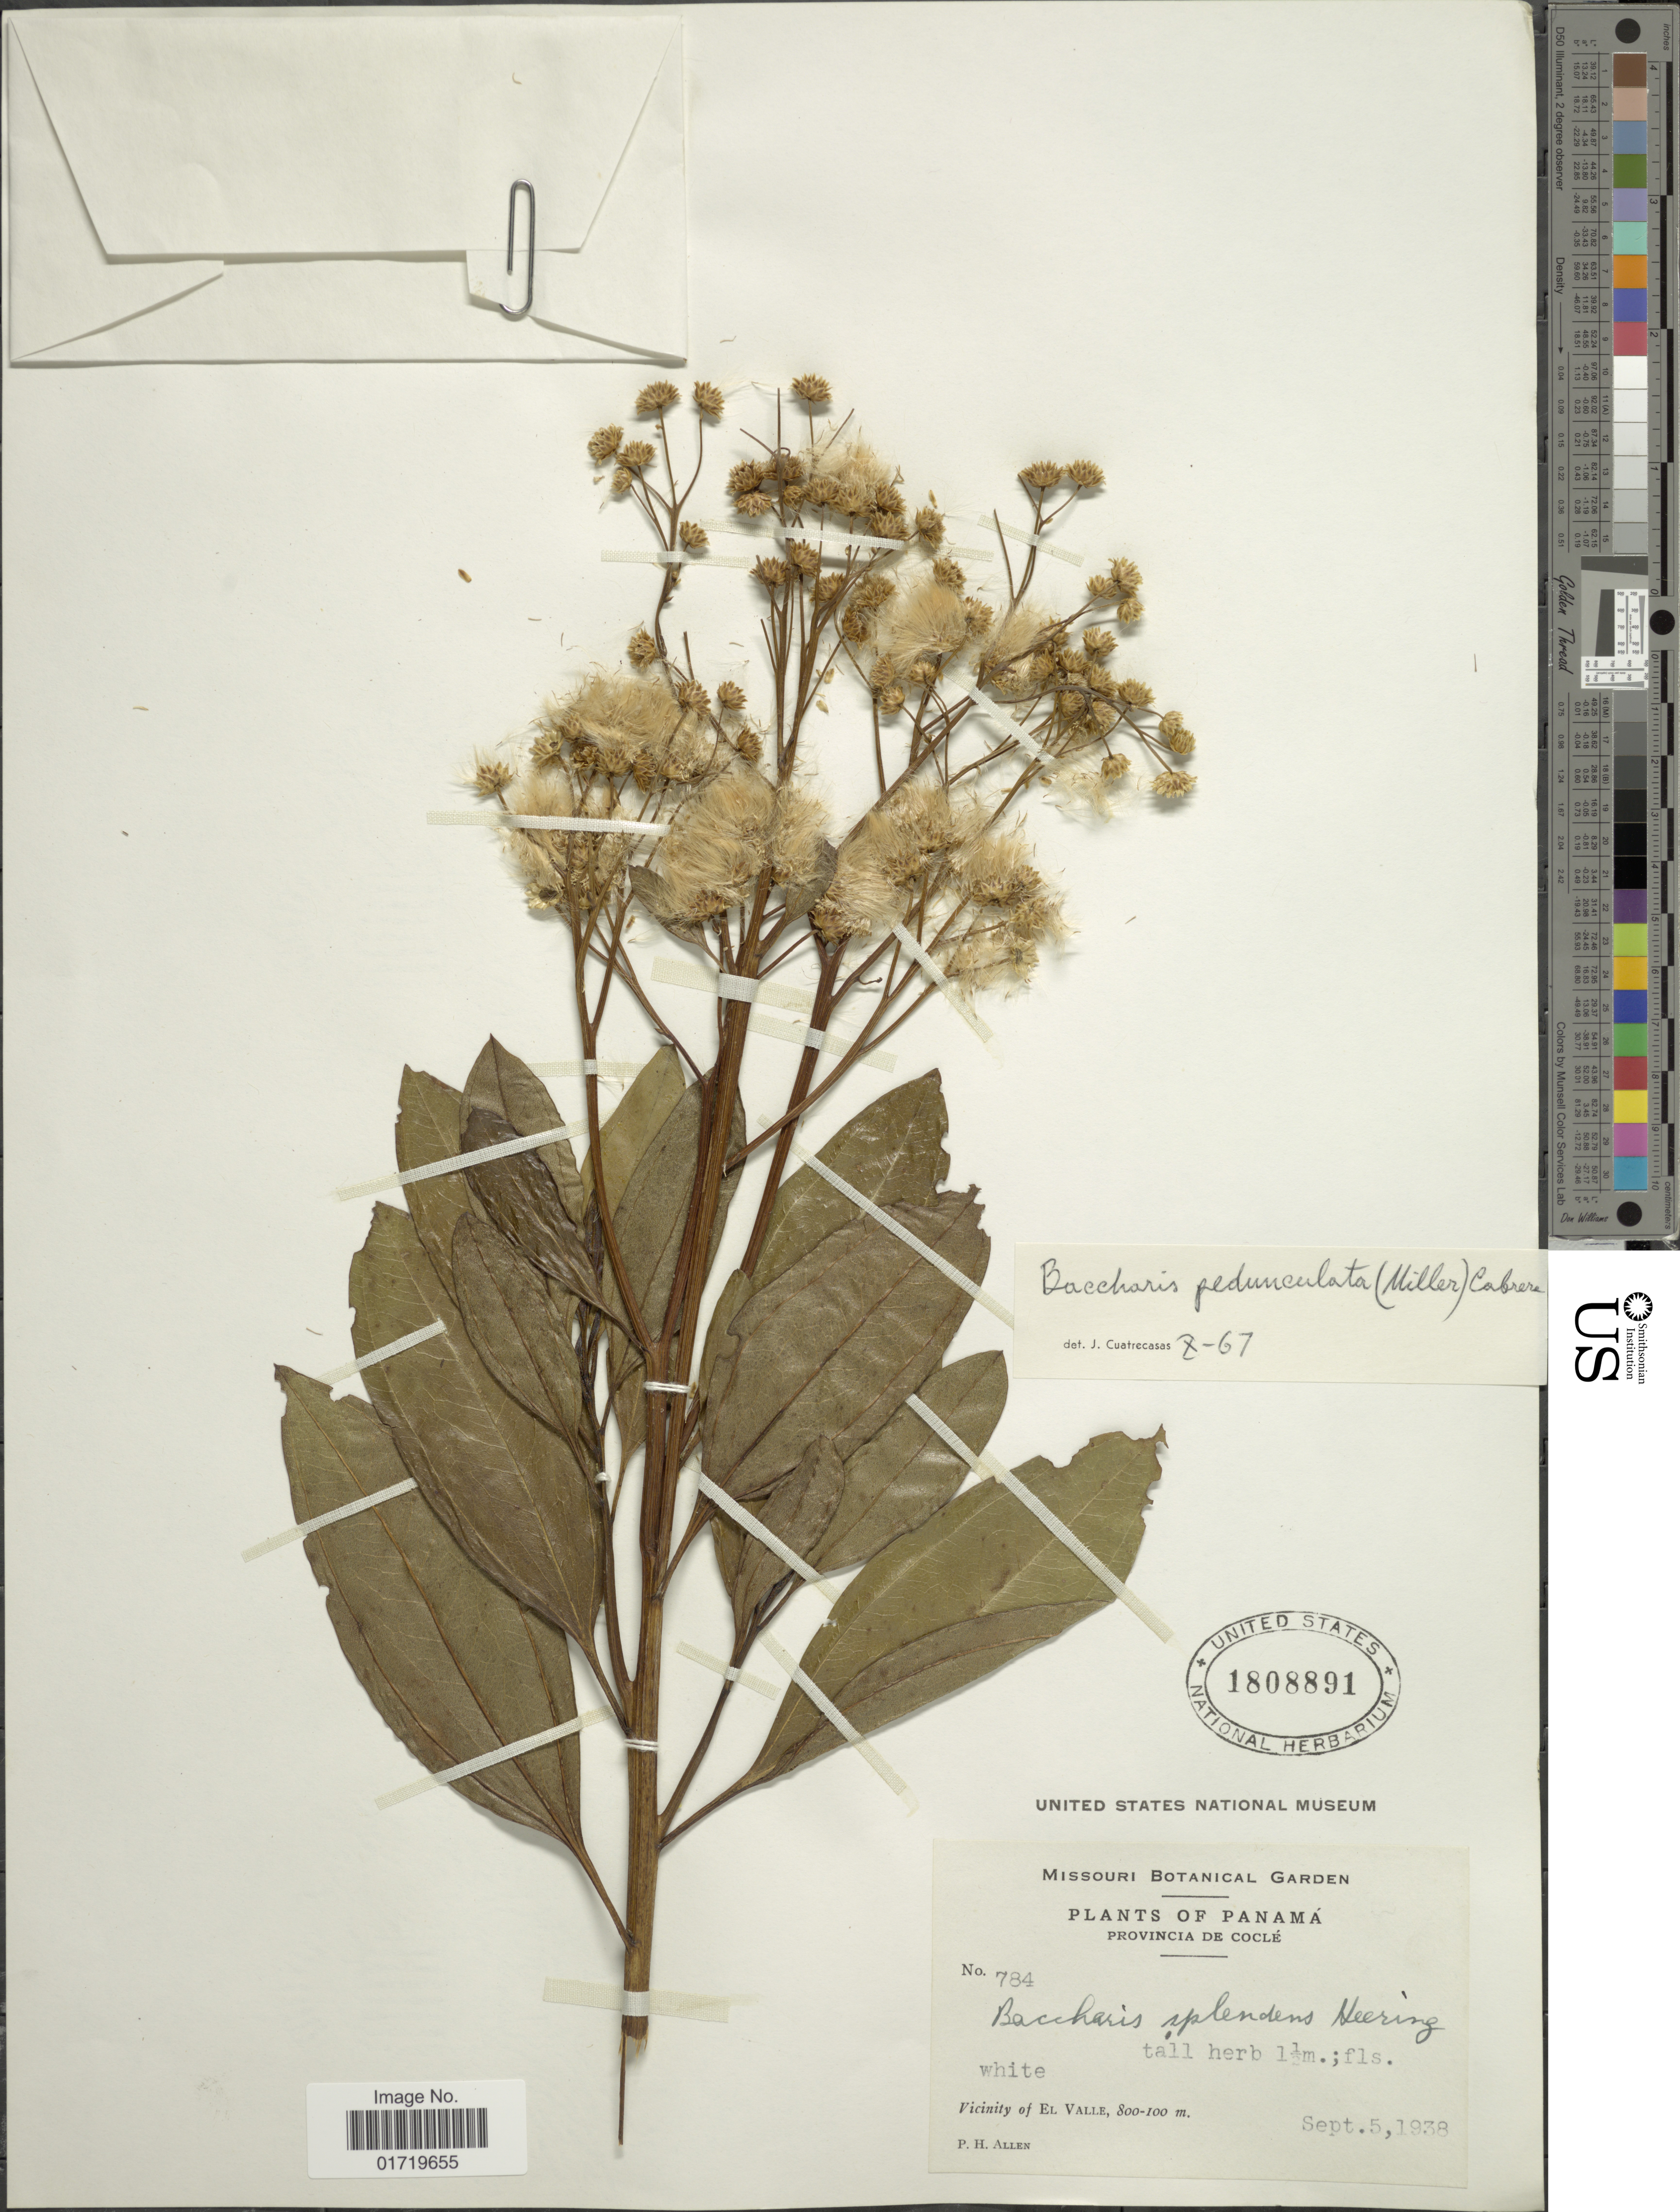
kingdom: Plantae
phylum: Tracheophyta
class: Magnoliopsida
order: Asterales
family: Asteraceae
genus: Baccharis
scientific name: Baccharis pedunculata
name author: (Mill.) Cabrera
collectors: P. H. Allen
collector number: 784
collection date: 1938-09-05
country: Panama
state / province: Coclé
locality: Provincia de Cocle, Vicinity of El Valle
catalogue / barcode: US 1808891